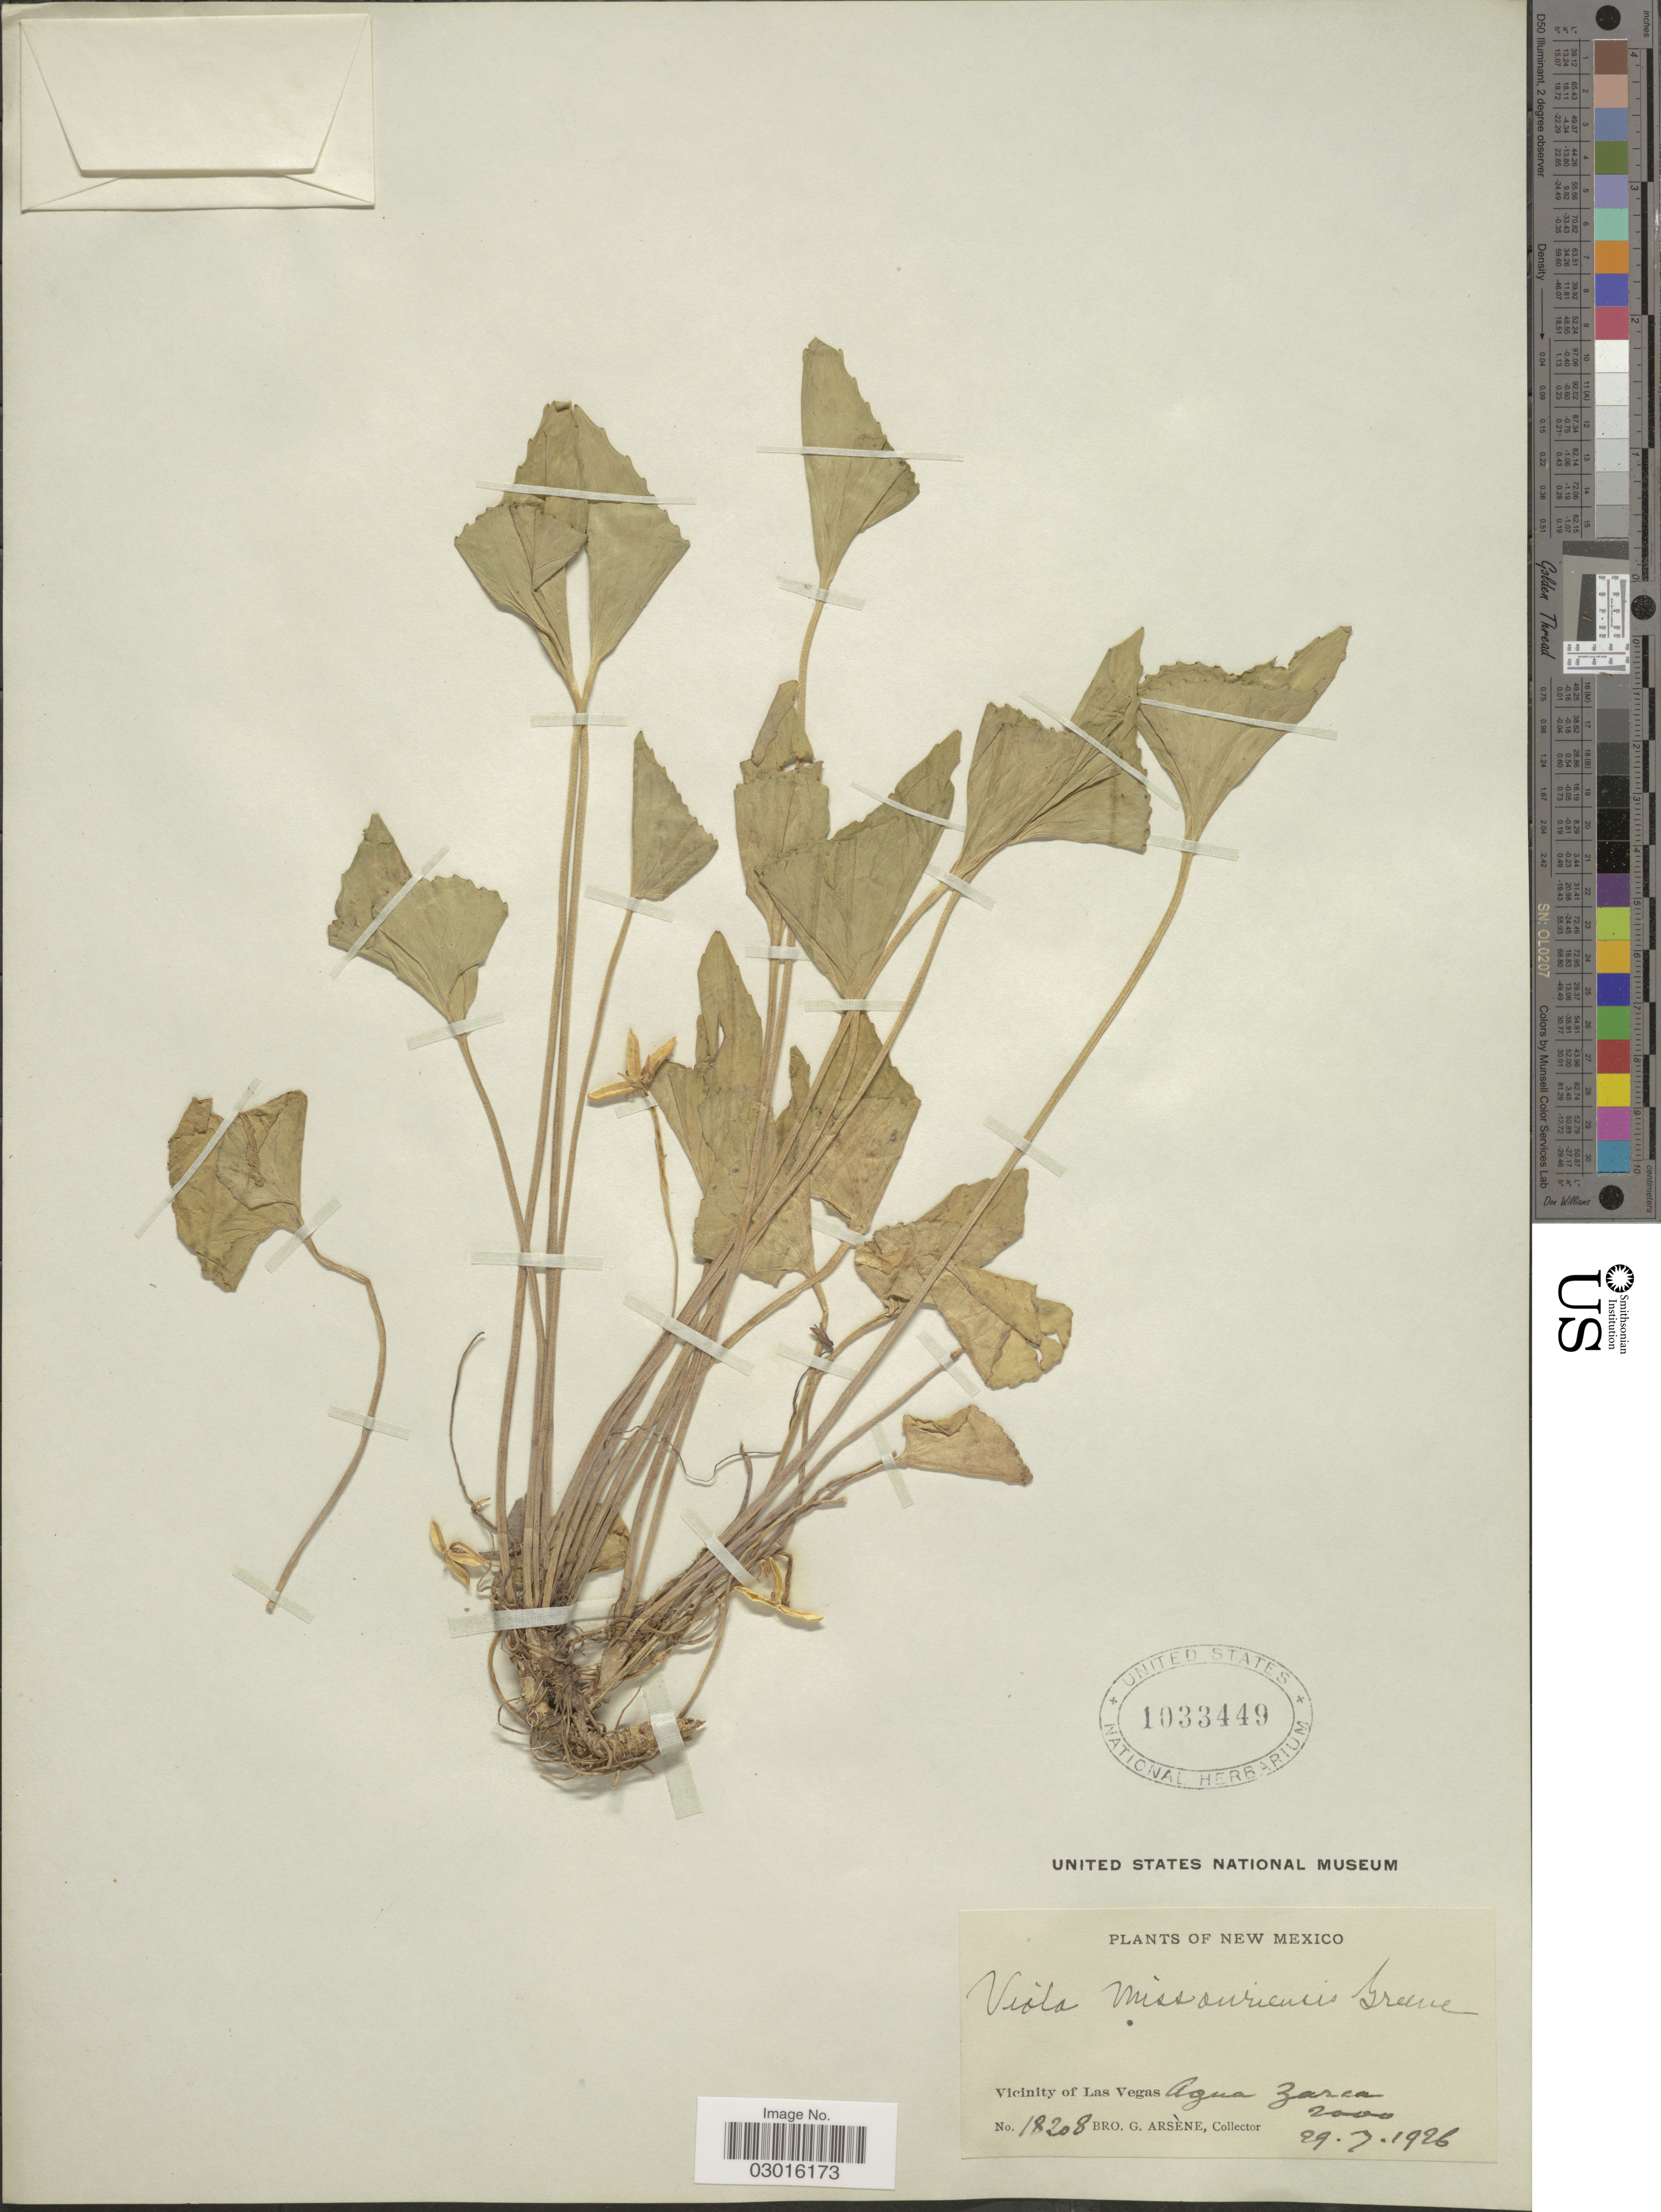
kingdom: Plantae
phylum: Tracheophyta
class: Magnoliopsida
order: Malpighiales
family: Violaceae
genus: Viola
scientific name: Viola missouriensis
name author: Greene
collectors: Bro. G. Arsène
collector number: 18208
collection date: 1926-07-29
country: United States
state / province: New Mexico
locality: Vicinity of Las Vegas Agua Zarca.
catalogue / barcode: US 1033449